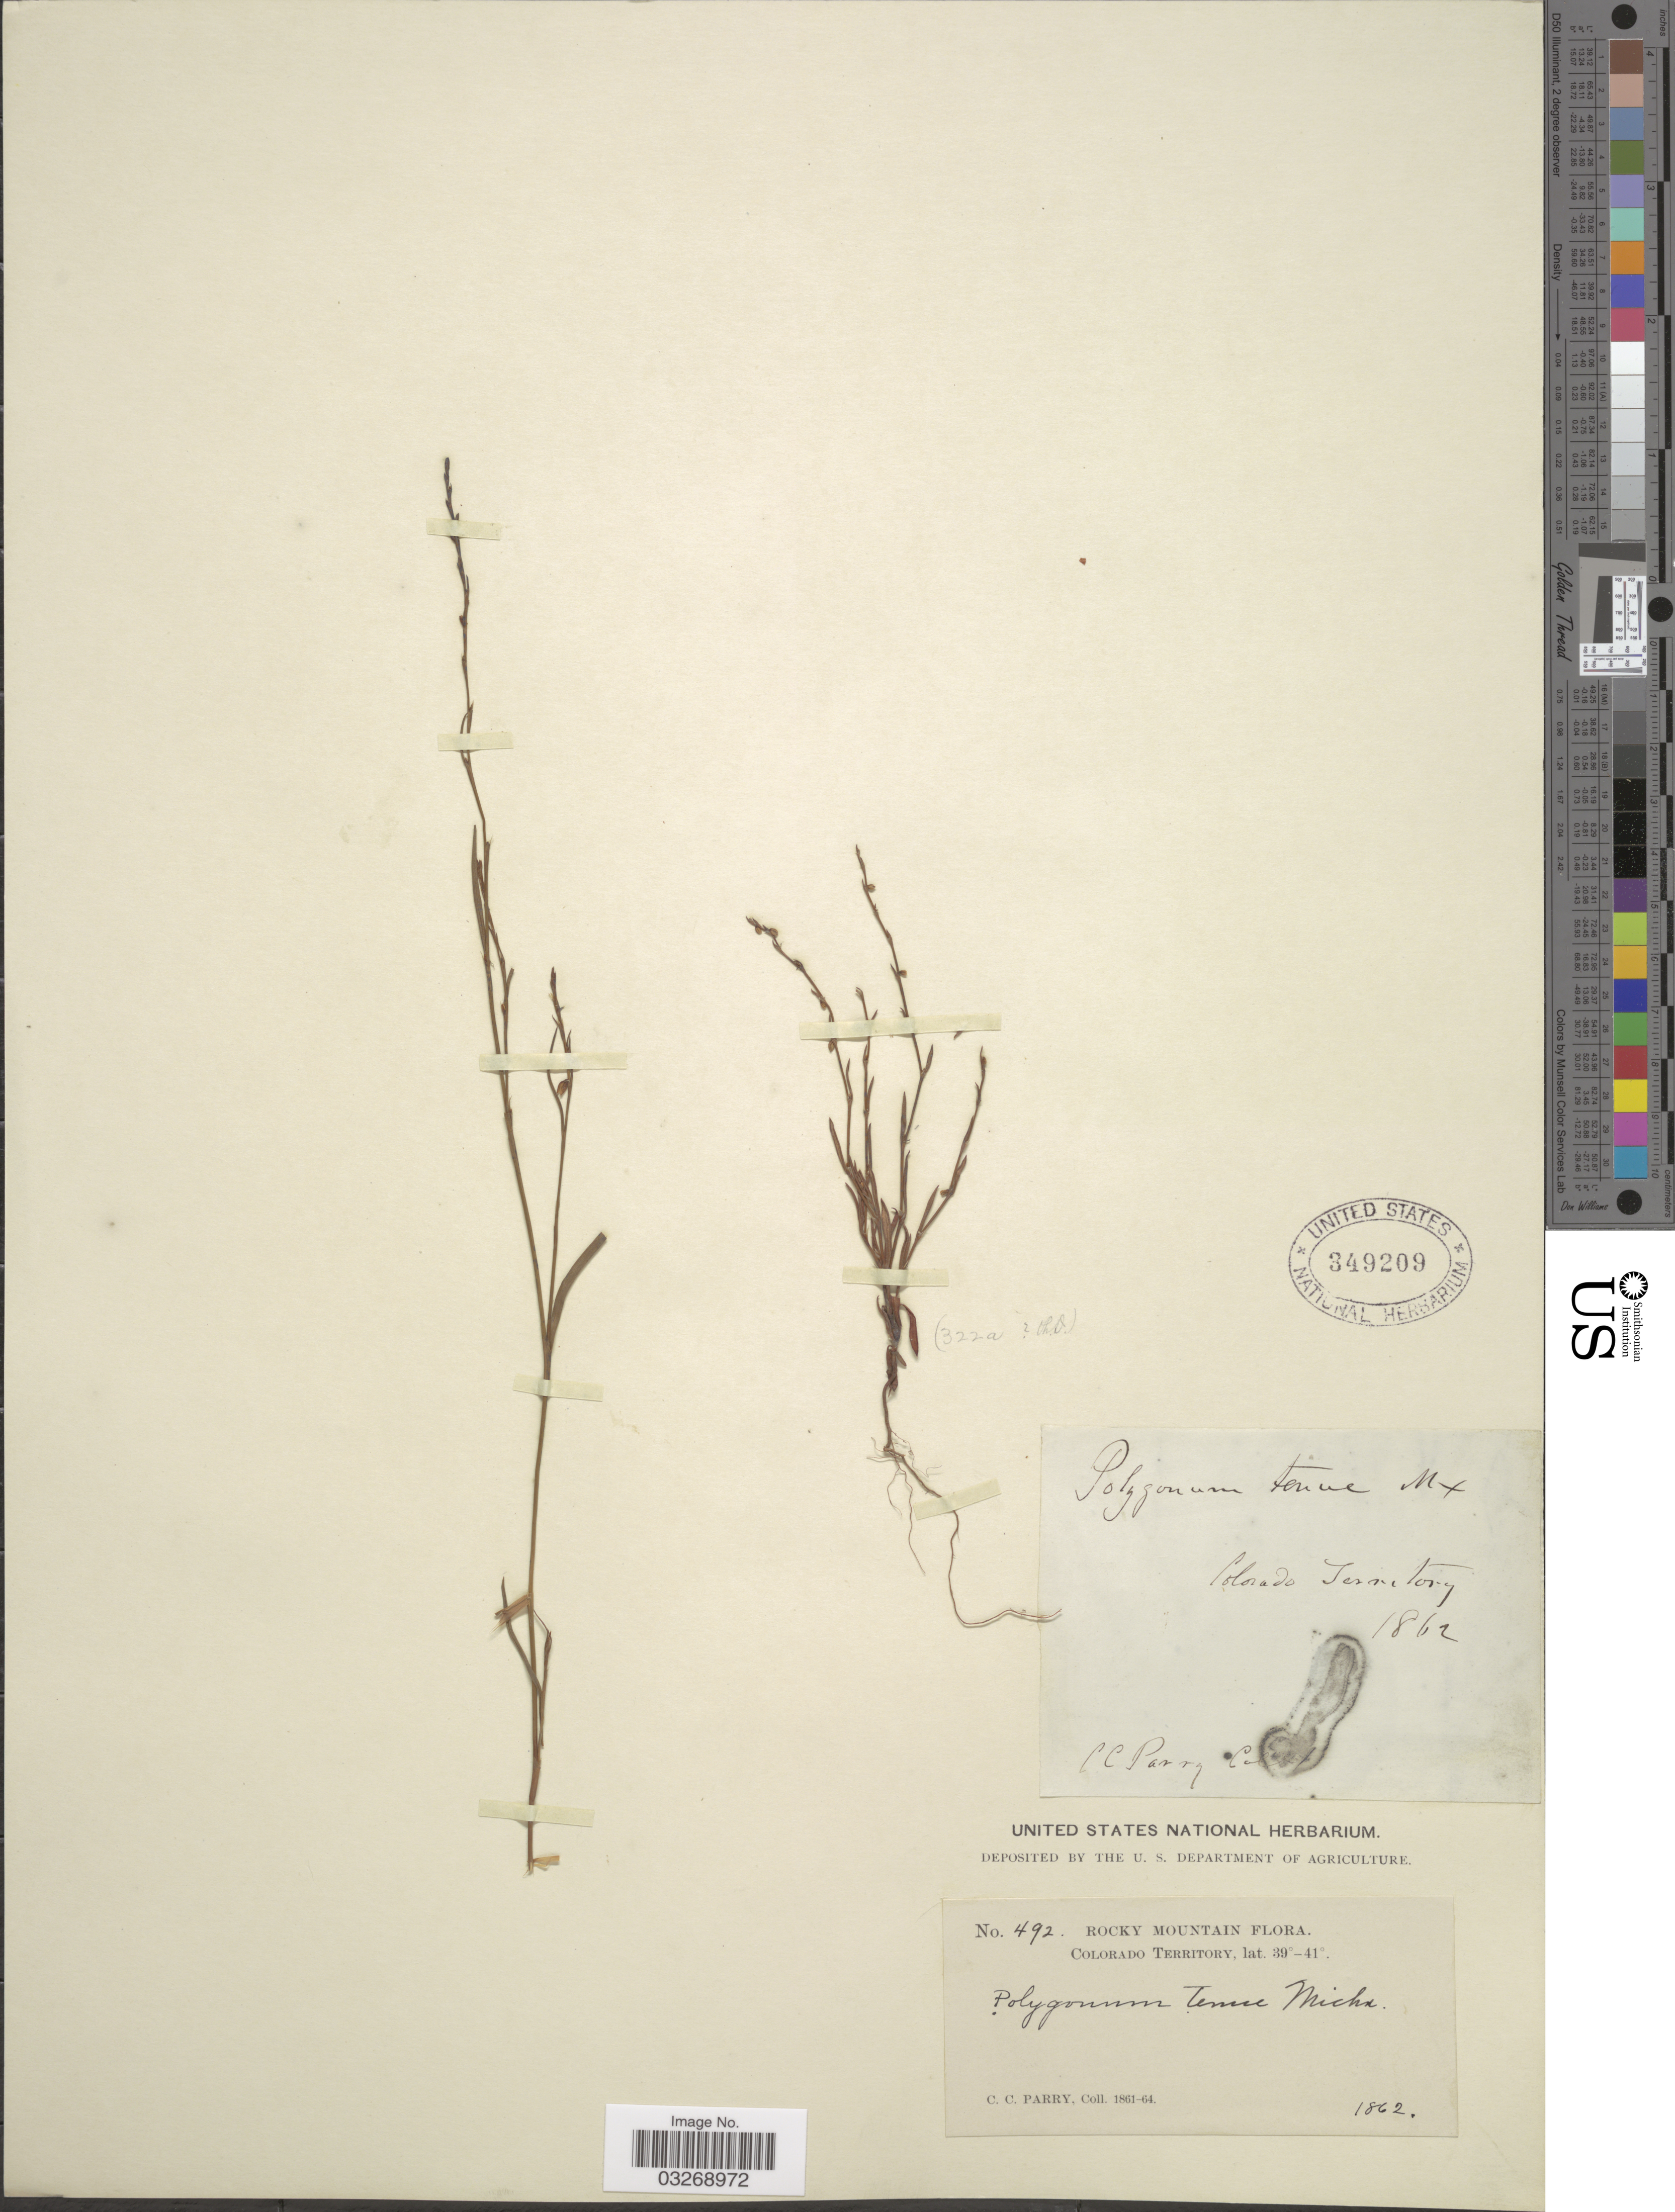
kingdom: Plantae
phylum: Tracheophyta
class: Magnoliopsida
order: Caryophyllales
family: Polygonaceae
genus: Polygonum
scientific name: Polygonum douglasii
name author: Greene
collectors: C. C. Parry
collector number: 492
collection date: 1862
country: United States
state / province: Colorado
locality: Rocky Mountain. Colorado Territory.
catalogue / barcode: US 349209